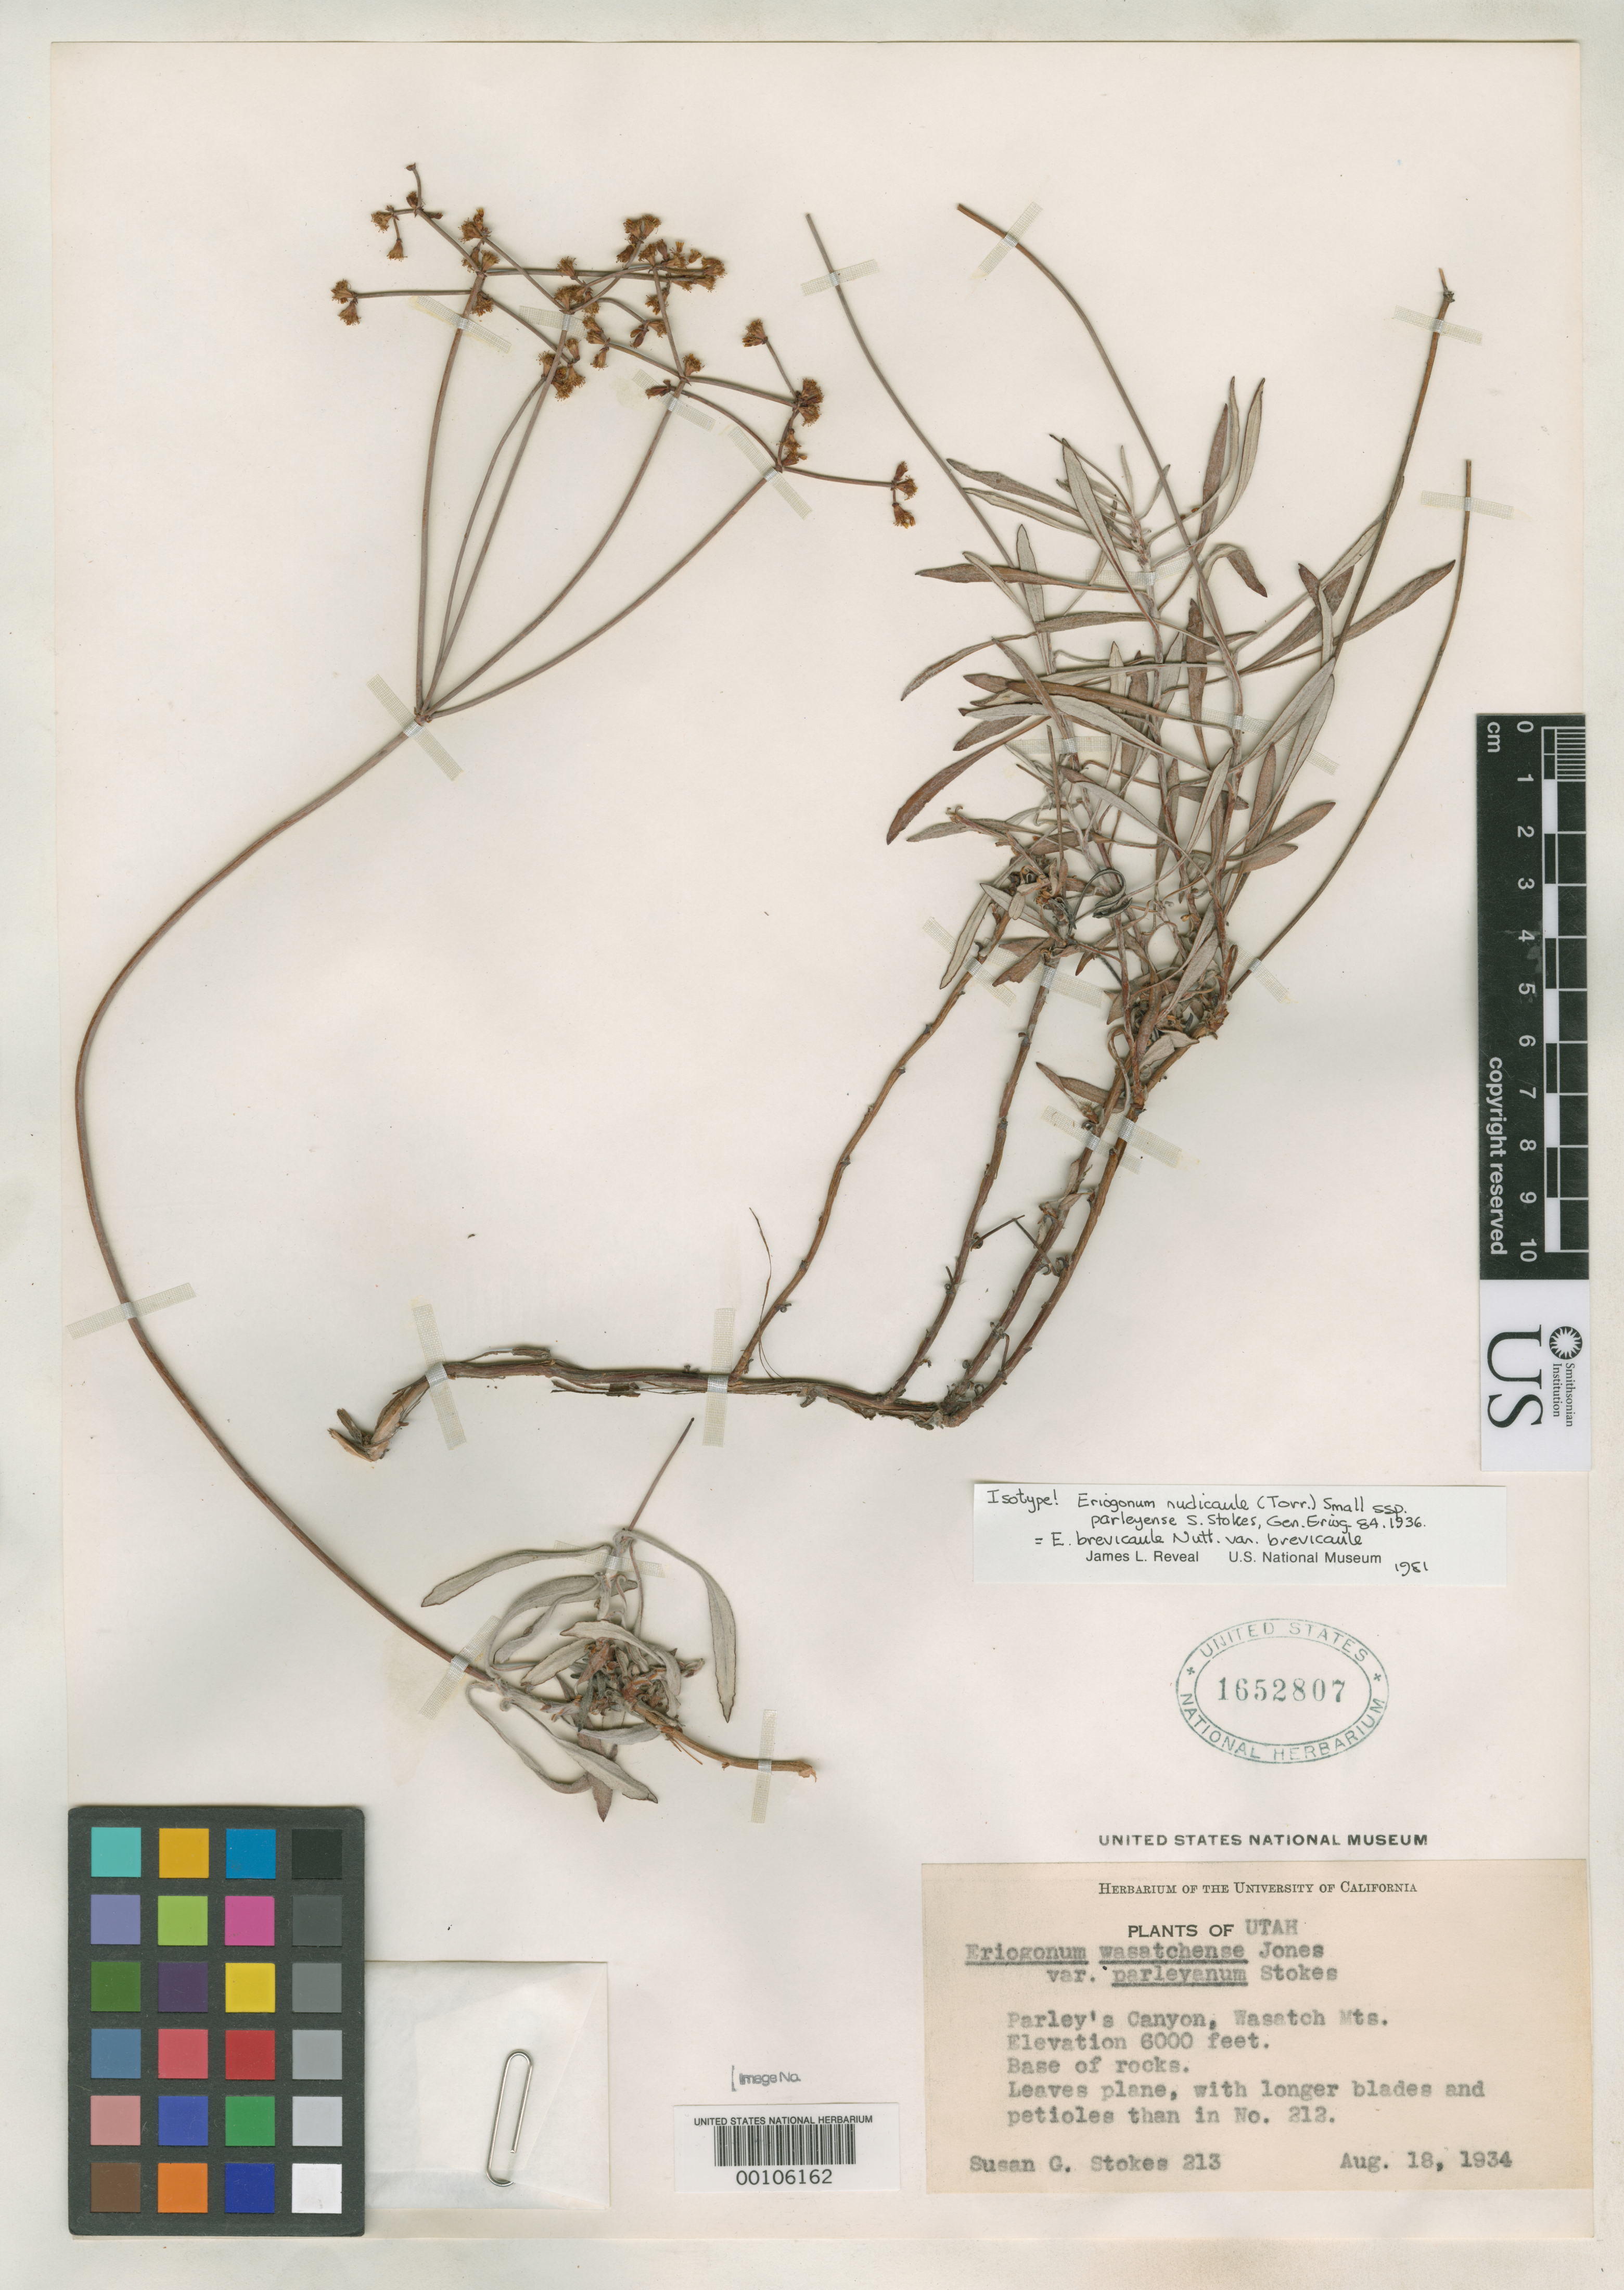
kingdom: Plantae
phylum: Tracheophyta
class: Magnoliopsida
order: Caryophyllales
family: Polygonaceae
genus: Eriogonum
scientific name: Eriogonum nudicaule subsp. parleyense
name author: S. Stokes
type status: Isotype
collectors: S. G. Stokes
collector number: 213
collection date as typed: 18 Aug 1934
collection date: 1934-08-18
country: United States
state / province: Utah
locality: Parley's Canyon, Wasatch Mts.; alt. 6000 ft.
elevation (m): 1829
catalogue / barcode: US 1652807